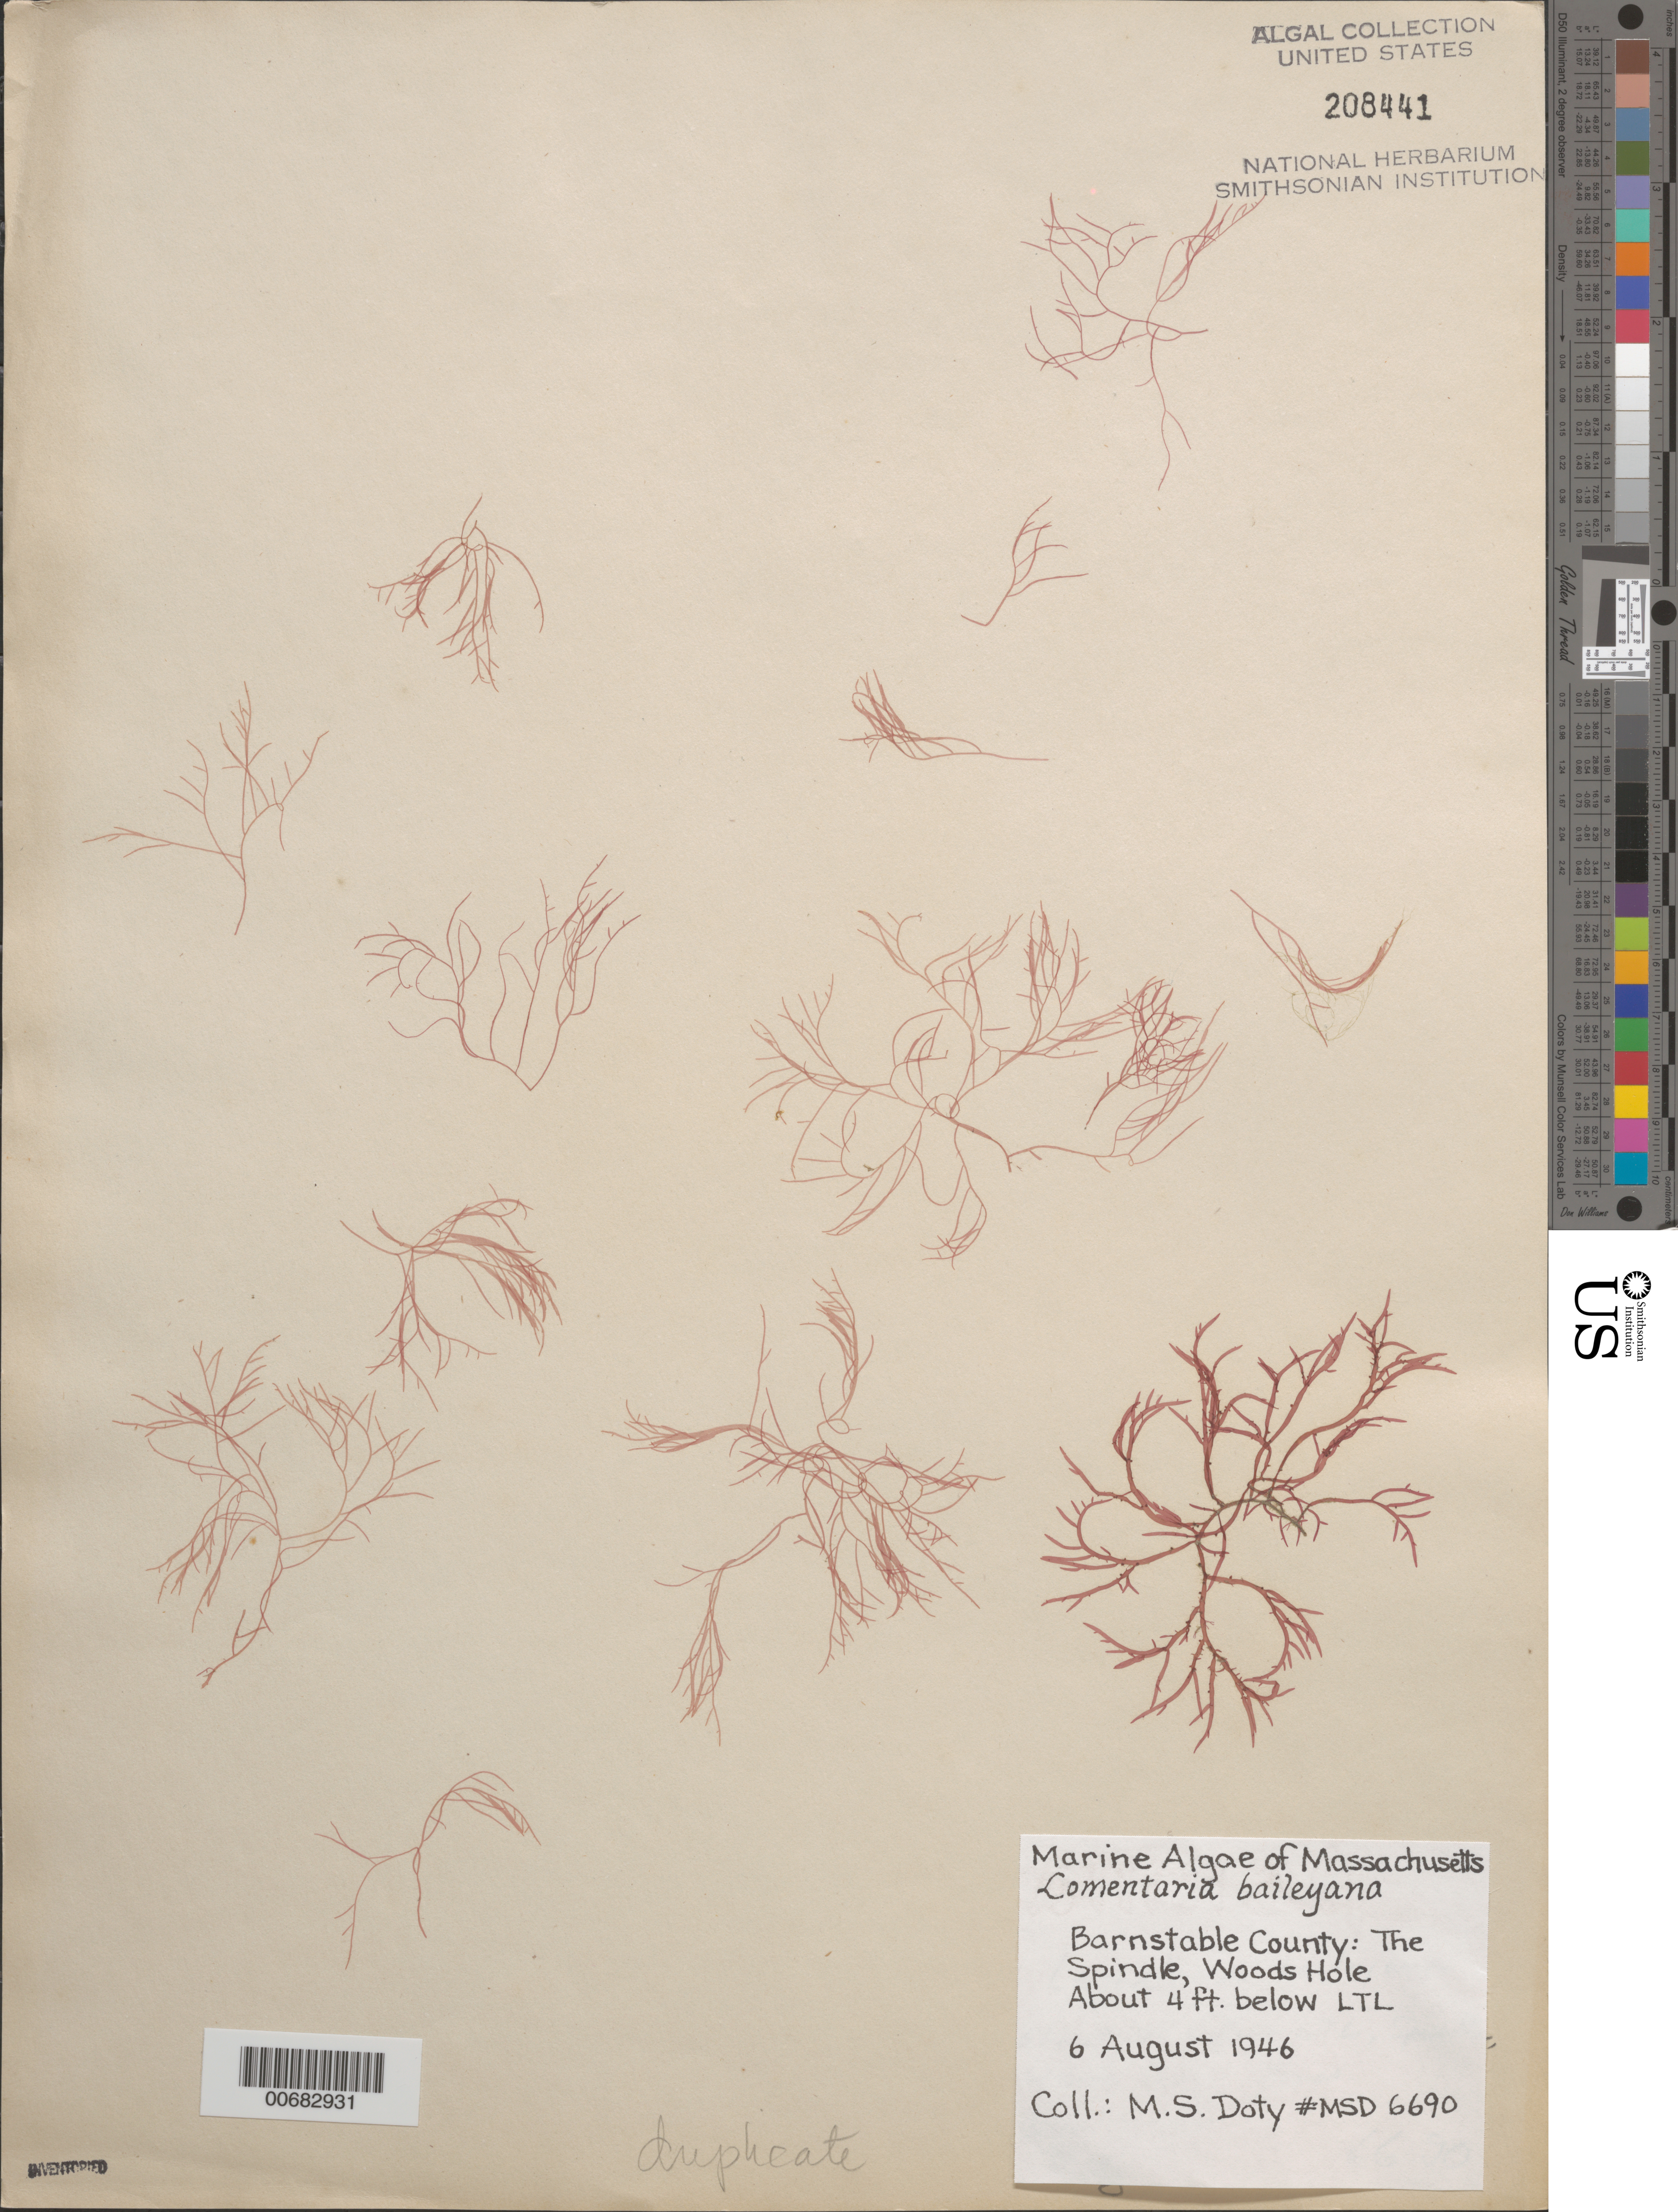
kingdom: Plantae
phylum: Rhodophyta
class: Florideophyceae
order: Rhodymeniales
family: Lomentariaceae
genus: Hooperia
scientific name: Hooperia divaricata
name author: (Durant) M.J. Wynne et al.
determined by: Algae name updating Project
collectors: M. S. Doty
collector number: MSD 6690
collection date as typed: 06 Aug 1946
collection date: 1946-08-06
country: United States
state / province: Massachusetts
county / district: Barnstable County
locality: Woods Hole, The Spindle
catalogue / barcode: US 208441